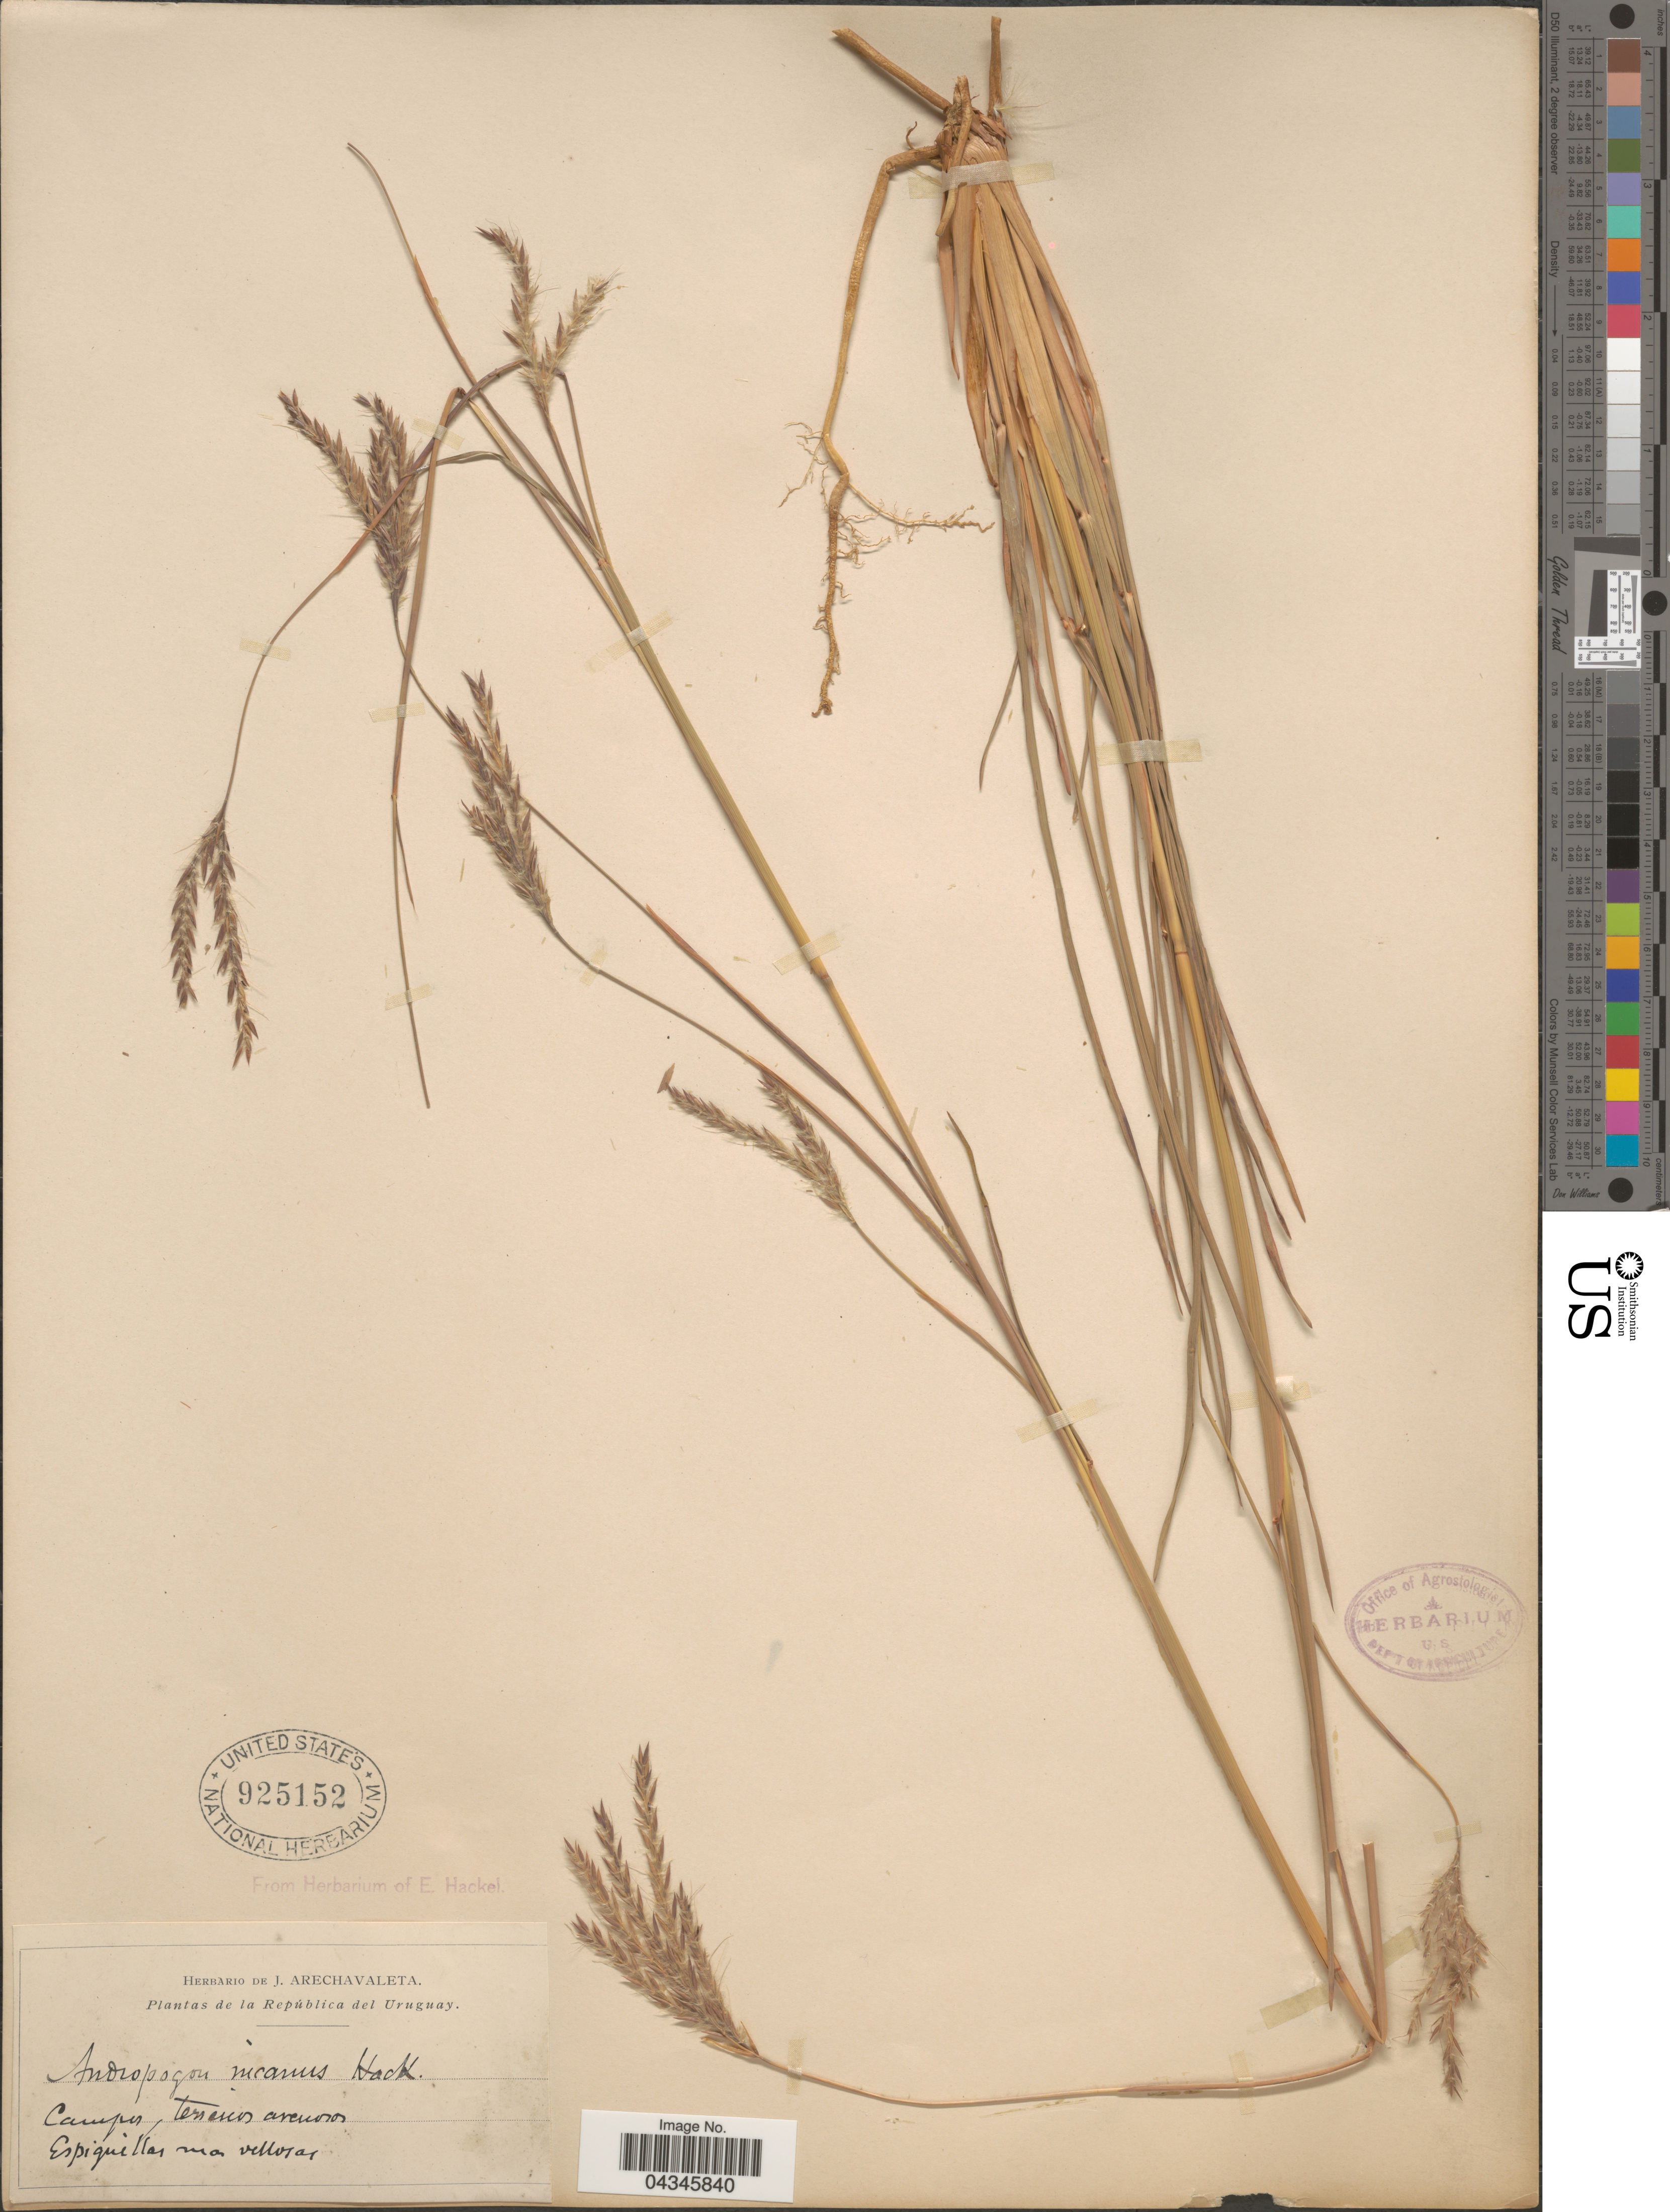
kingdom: Plantae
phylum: Tracheophyta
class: Liliopsida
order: Poales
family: Poaceae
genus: Andropogon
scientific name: Andropogon lateralis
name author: Nees in Mart.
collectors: ex herb. de J. Arechavaleta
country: Uruguay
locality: Campos terrenos arenosos.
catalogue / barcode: US 925152